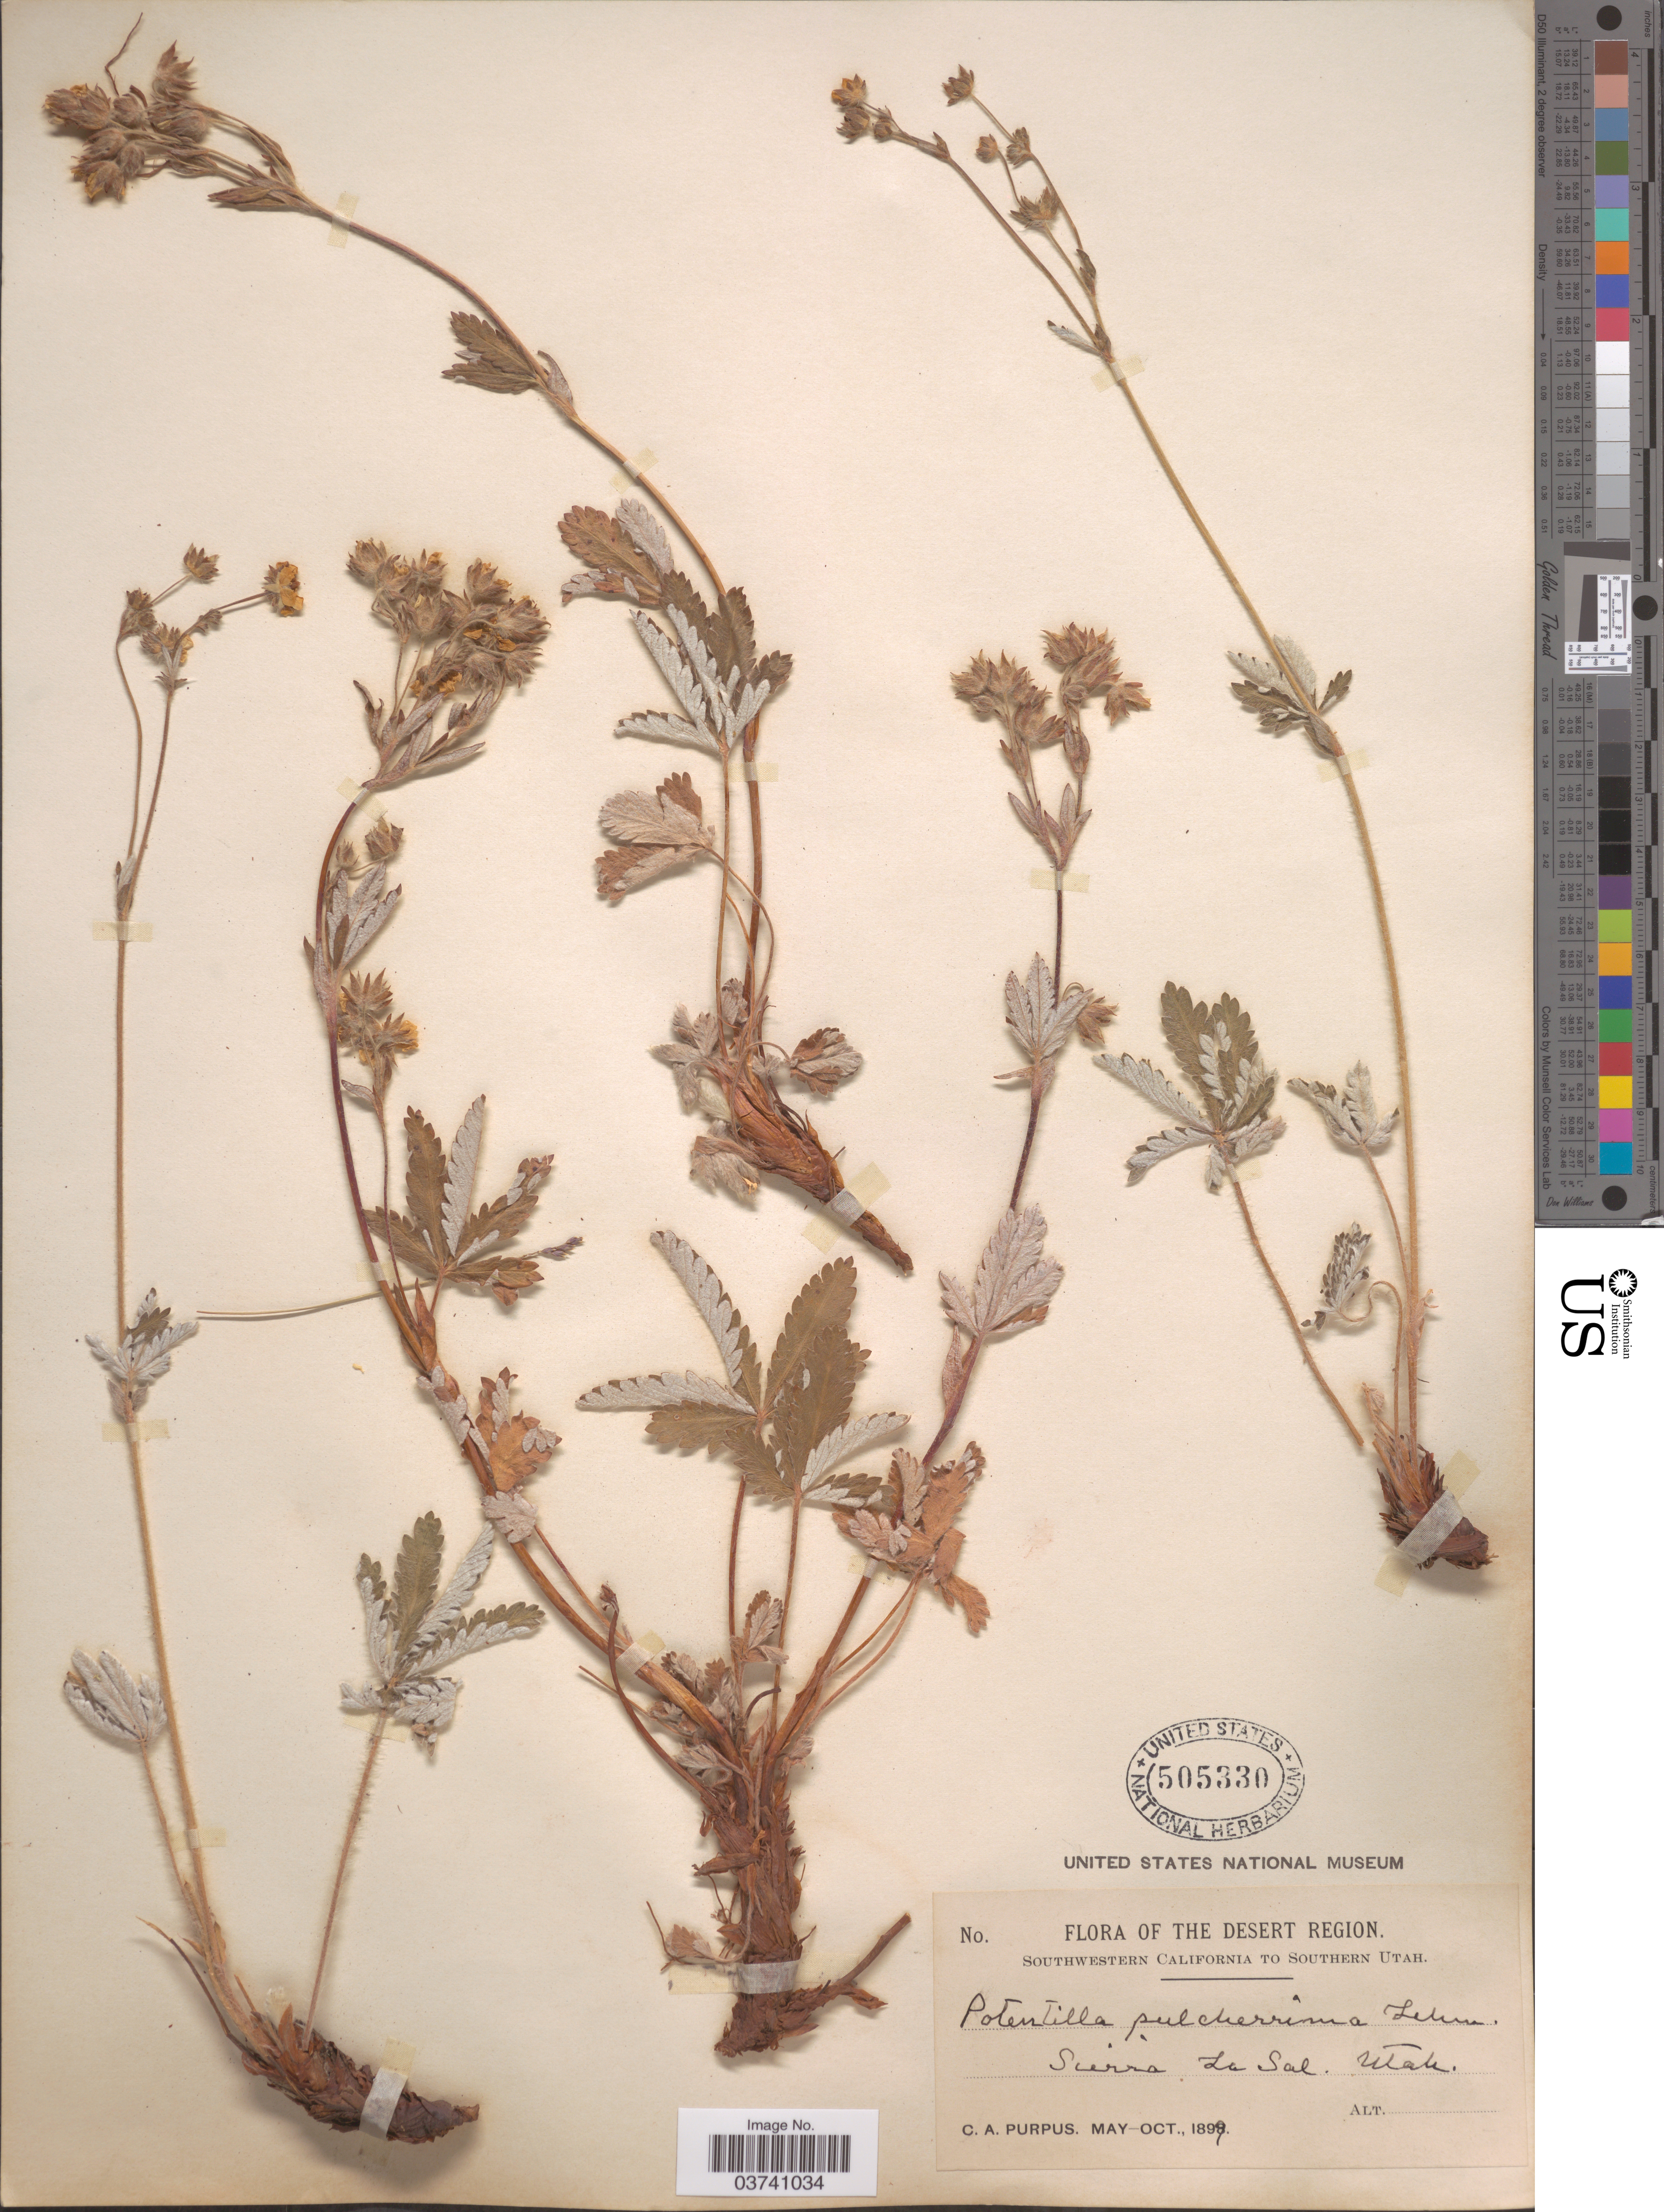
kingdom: Plantae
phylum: Tracheophyta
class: Magnoliopsida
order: Rosales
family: Rosaceae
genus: Potentilla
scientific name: Potentilla pulcherrima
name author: Lehm.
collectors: C. A. Purpus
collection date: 1899-05/1899-10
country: United States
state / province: Utah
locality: The Desert Region. Southern Utah. Sierra La Sal.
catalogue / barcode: US 505330